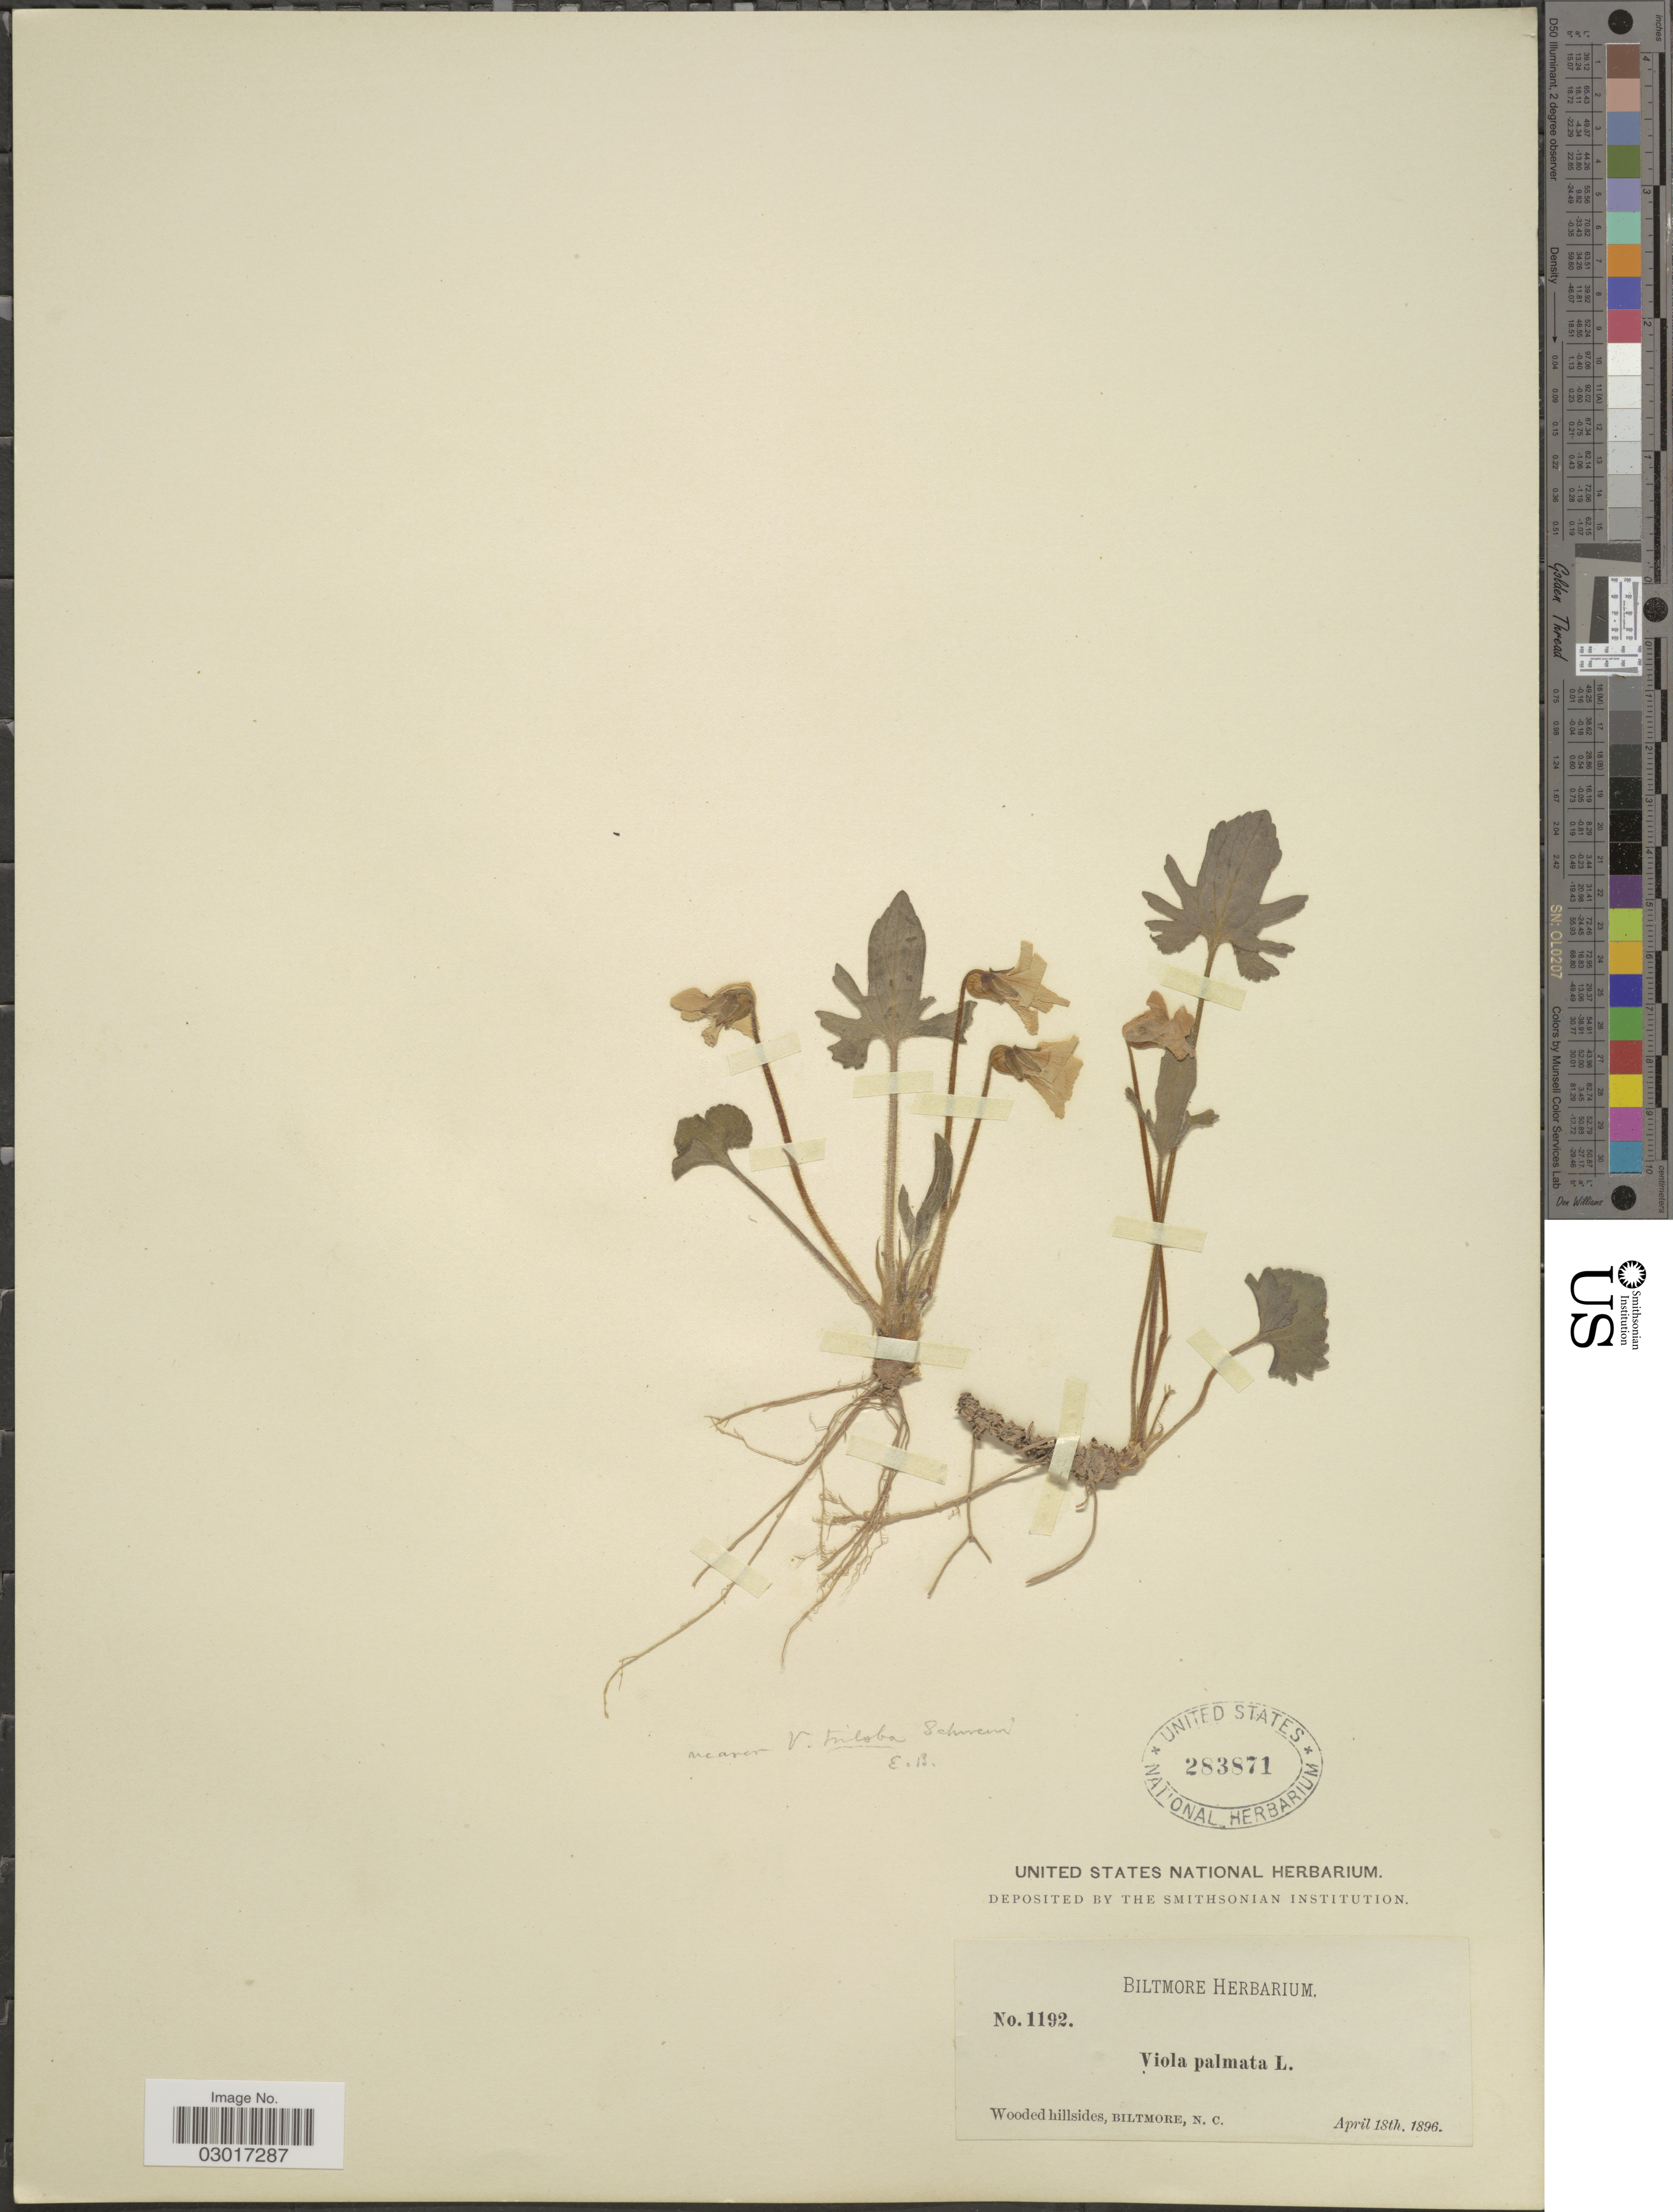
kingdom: Plantae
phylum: Tracheophyta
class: Magnoliopsida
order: Malpighiales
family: Violaceae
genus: Viola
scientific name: Viola triloba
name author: Schwein.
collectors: ex herb. Biltmore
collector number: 1192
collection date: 1896-04-18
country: United States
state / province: North Carolina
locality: Biltmore.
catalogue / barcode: US 283871